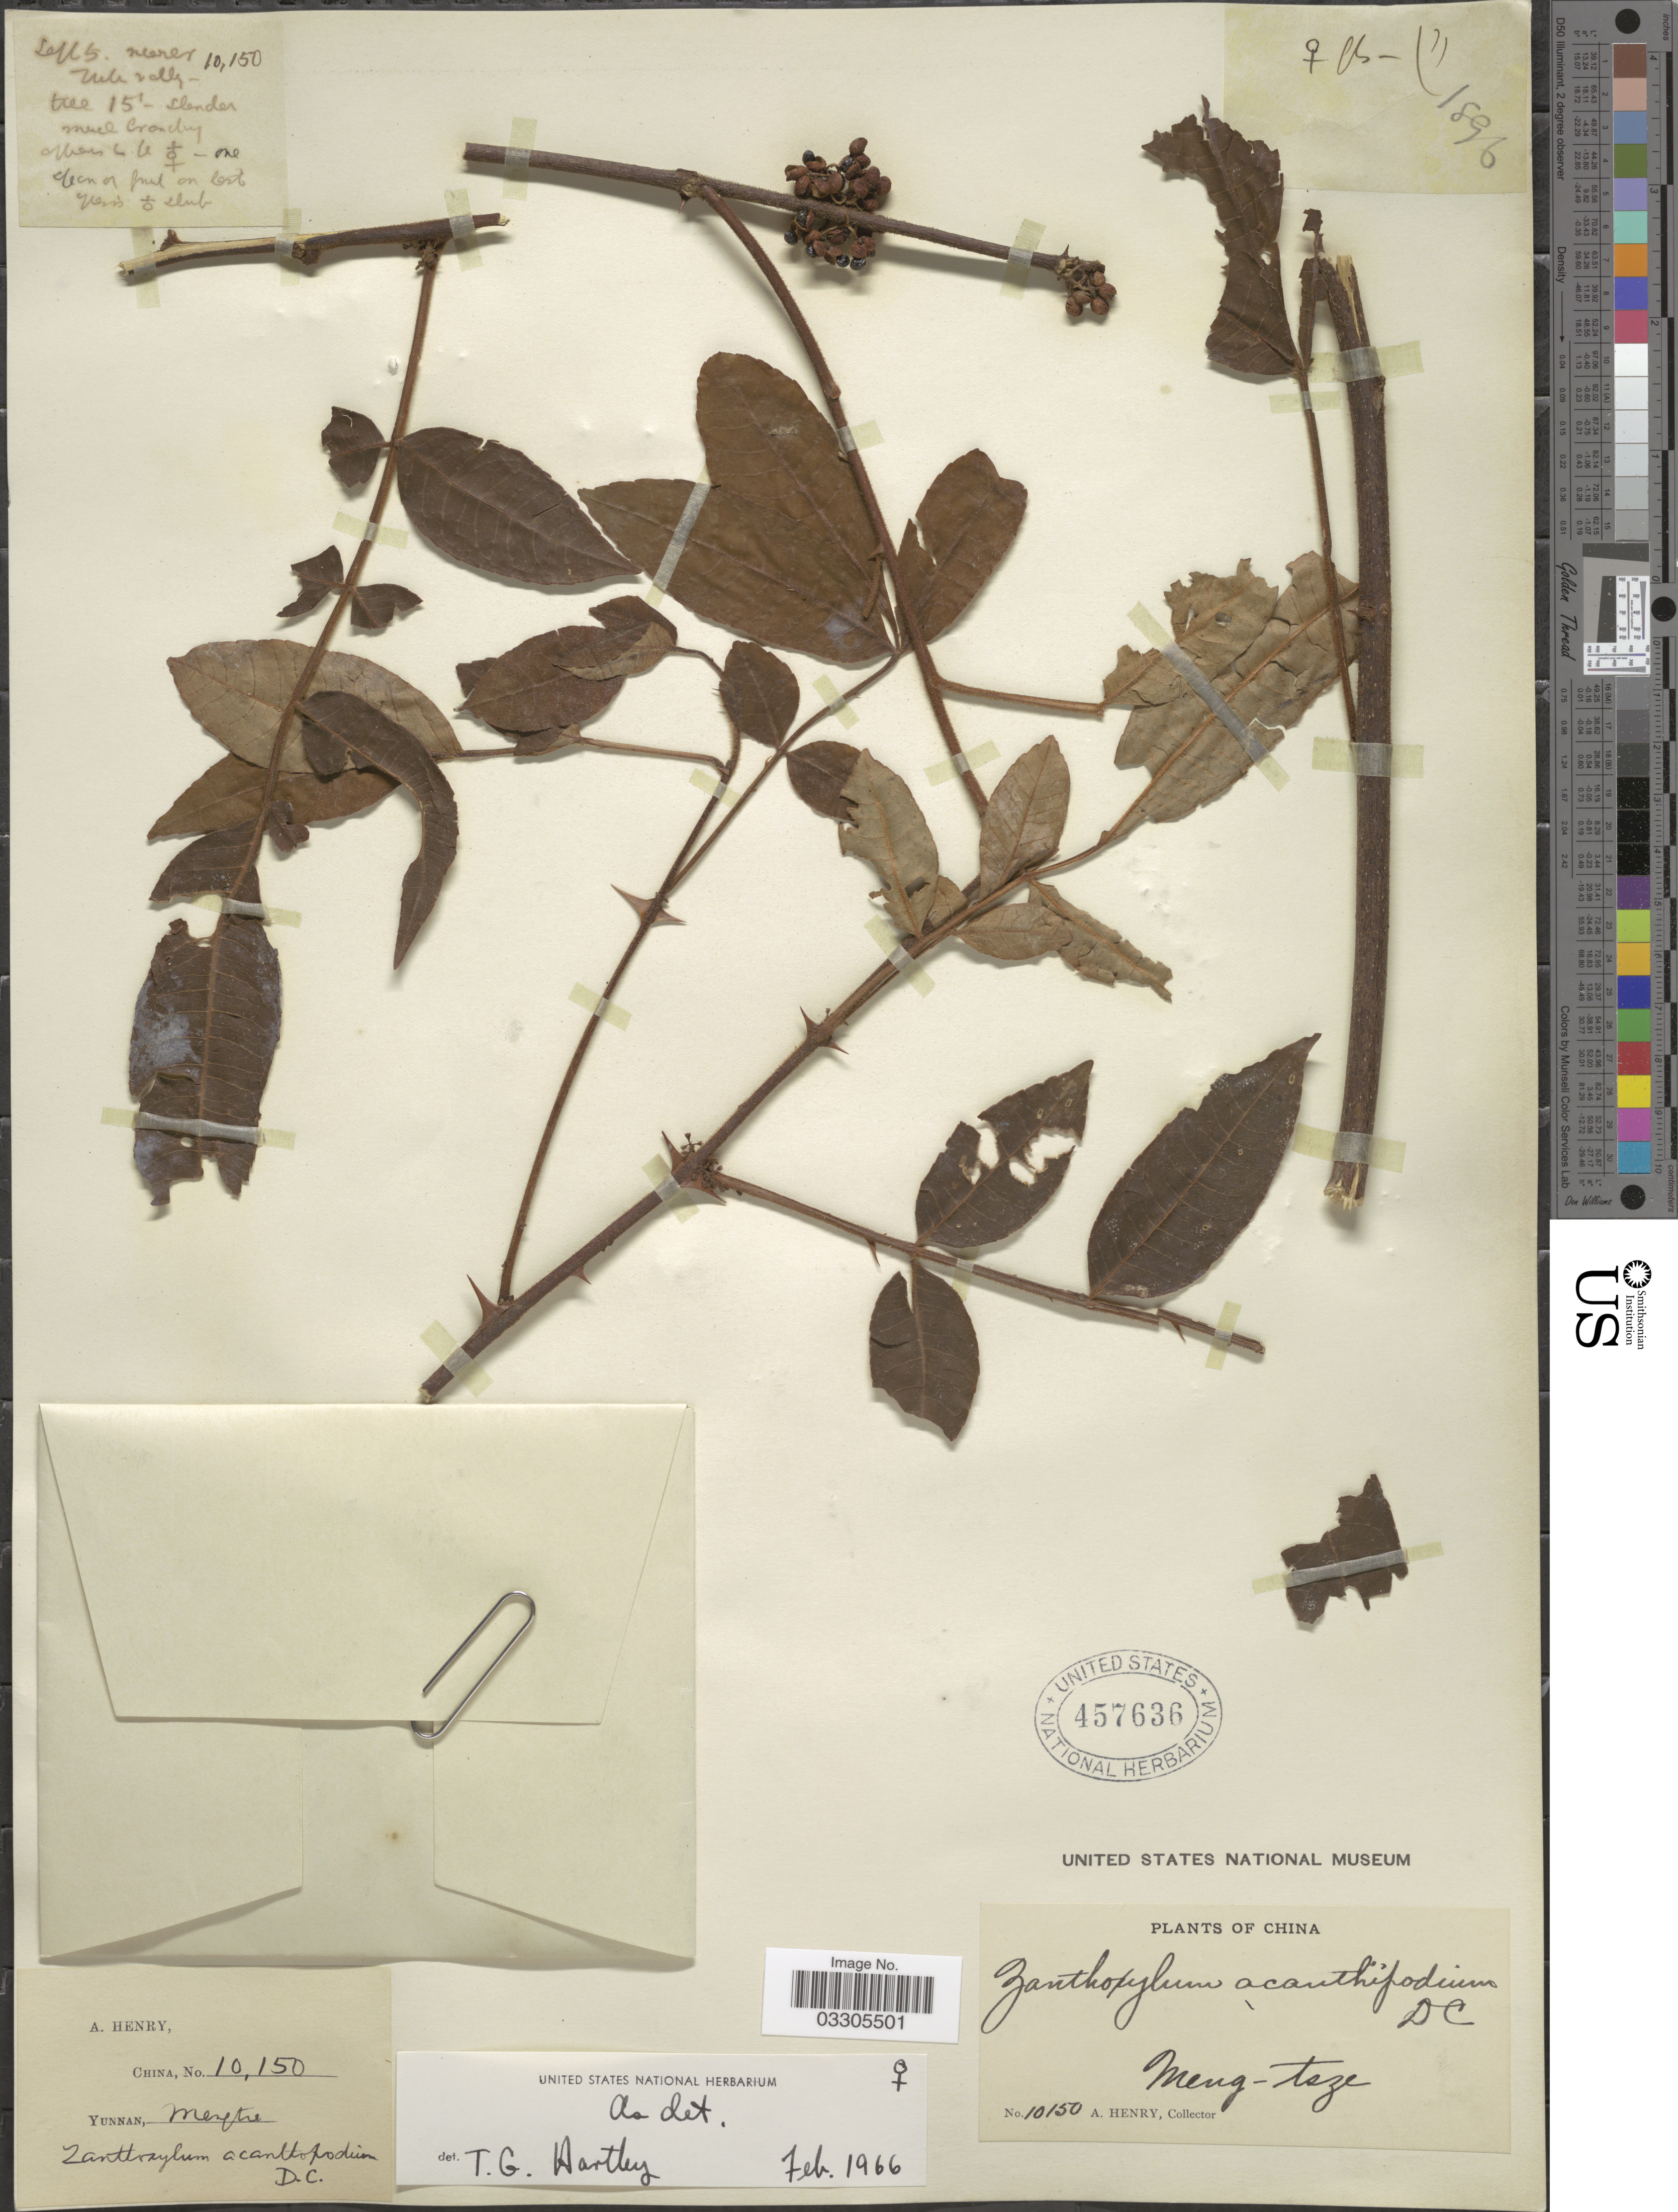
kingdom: Plantae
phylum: Tracheophyta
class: Magnoliopsida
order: Sapindales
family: Rutaceae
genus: Zanthoxylum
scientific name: Zanthoxylum acanthopodium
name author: DC.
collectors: A. Henry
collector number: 10150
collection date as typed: Transcribed d/m/y: /9/5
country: China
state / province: Yunnan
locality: Meng-tsze.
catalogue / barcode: US 457636